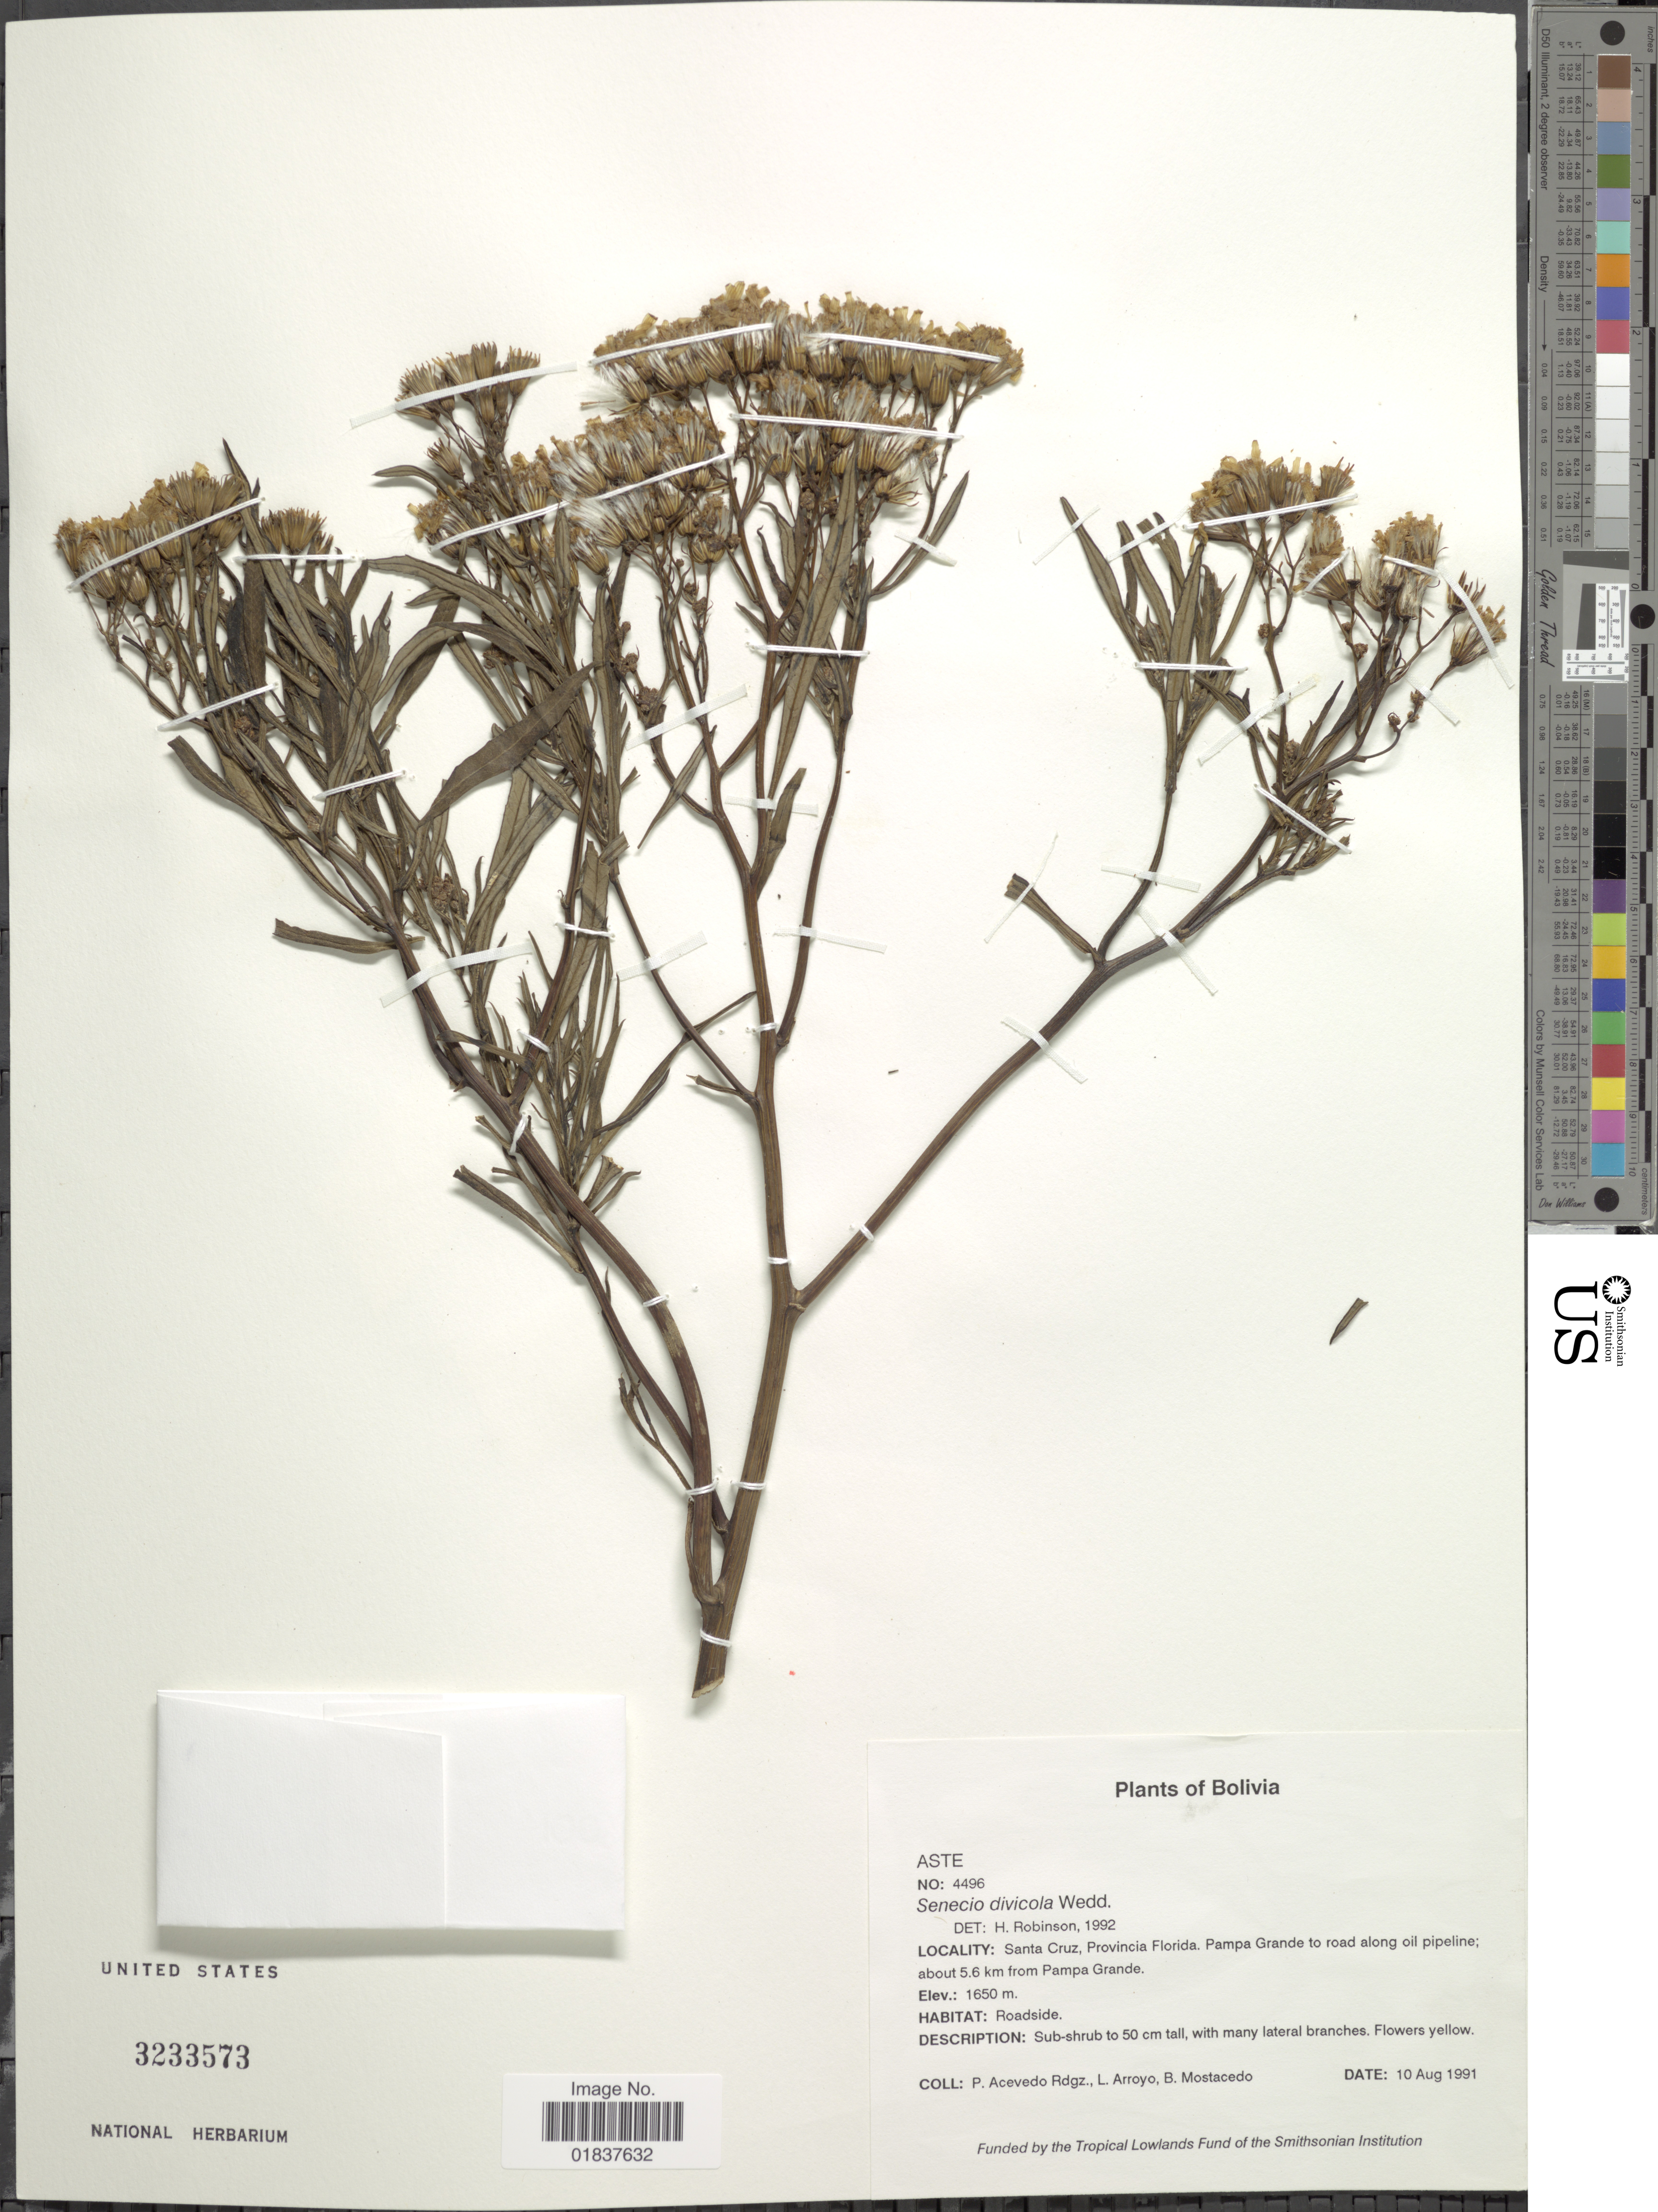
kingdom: Plantae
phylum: Tracheophyta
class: Magnoliopsida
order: Asterales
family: Asteraceae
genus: Senecio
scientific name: Senecio clivicola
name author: Wedd.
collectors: P. Acevedo-Rodr., L. Arroyo & B. Mostacedo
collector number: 4496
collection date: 1991-08-10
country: Bolivia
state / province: Santa Cruz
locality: Provincia Florida, Pampa Grande to road along oil pipeline, about 5.6 km from Pampa Grande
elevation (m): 1650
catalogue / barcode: US 3233573